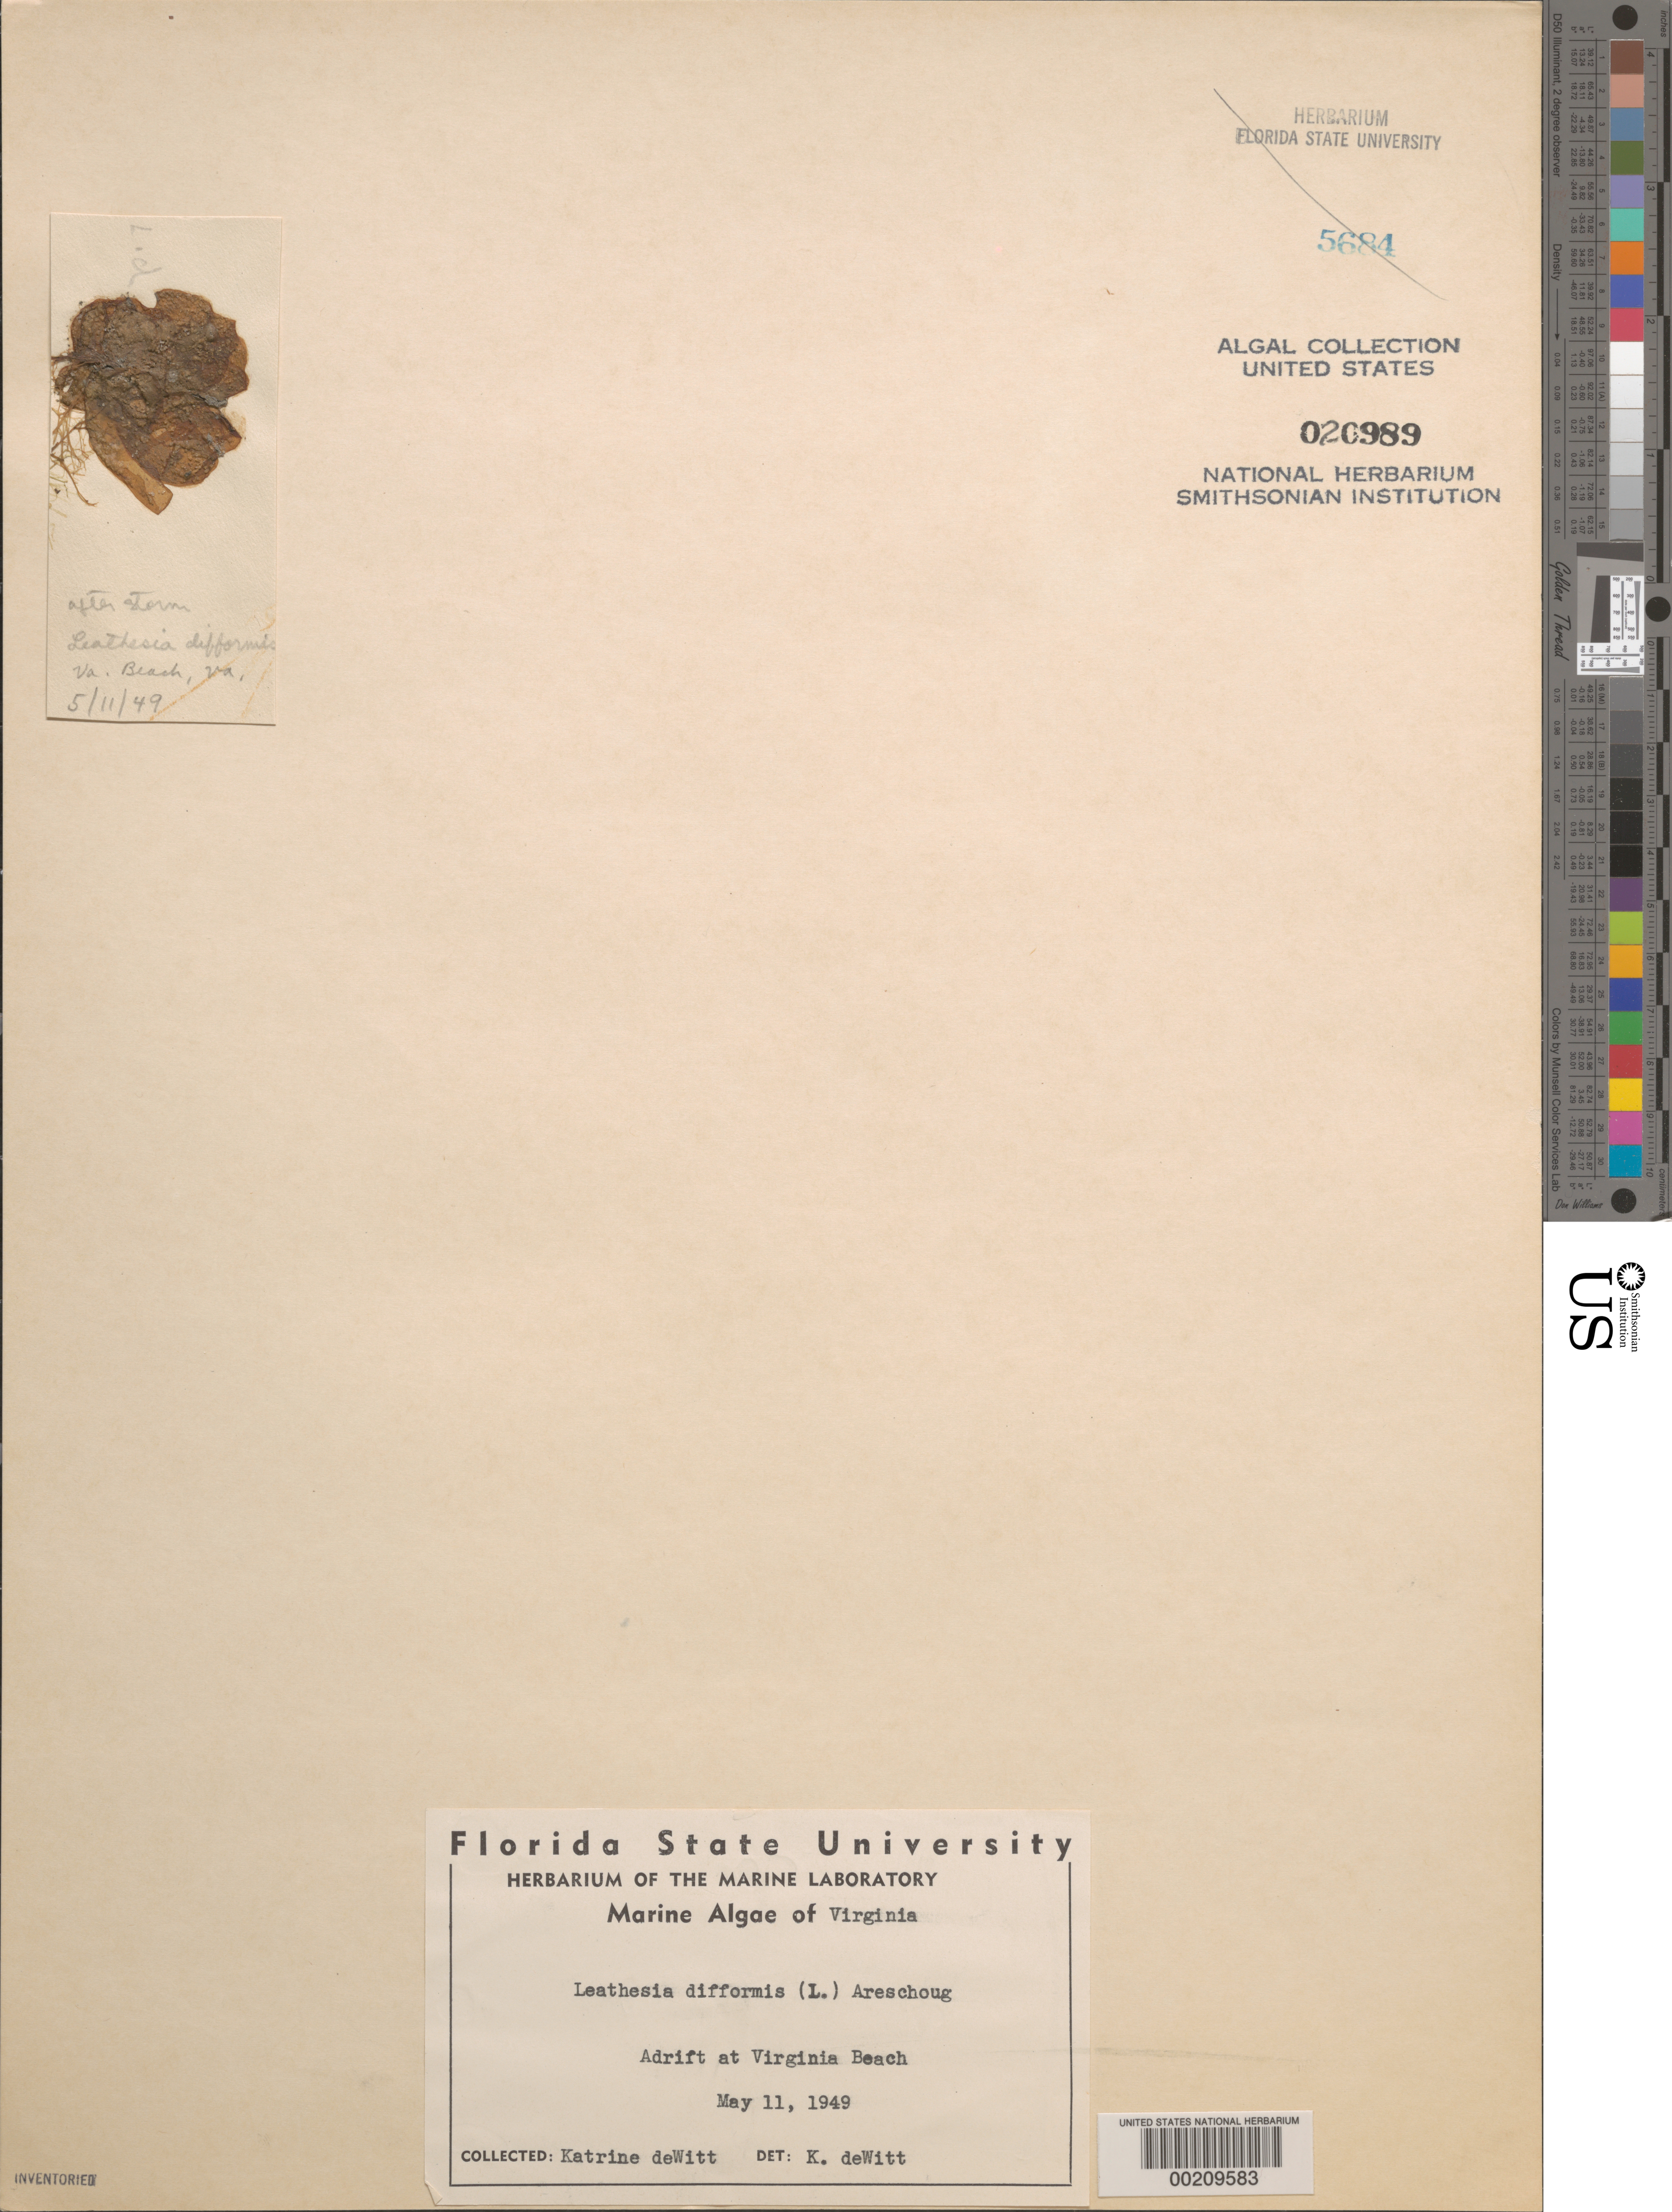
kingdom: Chromista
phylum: Ochrophyta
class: Phaeophyceae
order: Ectocarpales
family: Chordariaceae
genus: Leathesia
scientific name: Leathesia difformis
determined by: deWitt, K.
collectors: K. deWitt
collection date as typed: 11 May 1949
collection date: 1949-05-11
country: United States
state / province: Virginia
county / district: City of Virginia Beach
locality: Virginia Beach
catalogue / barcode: US 20989